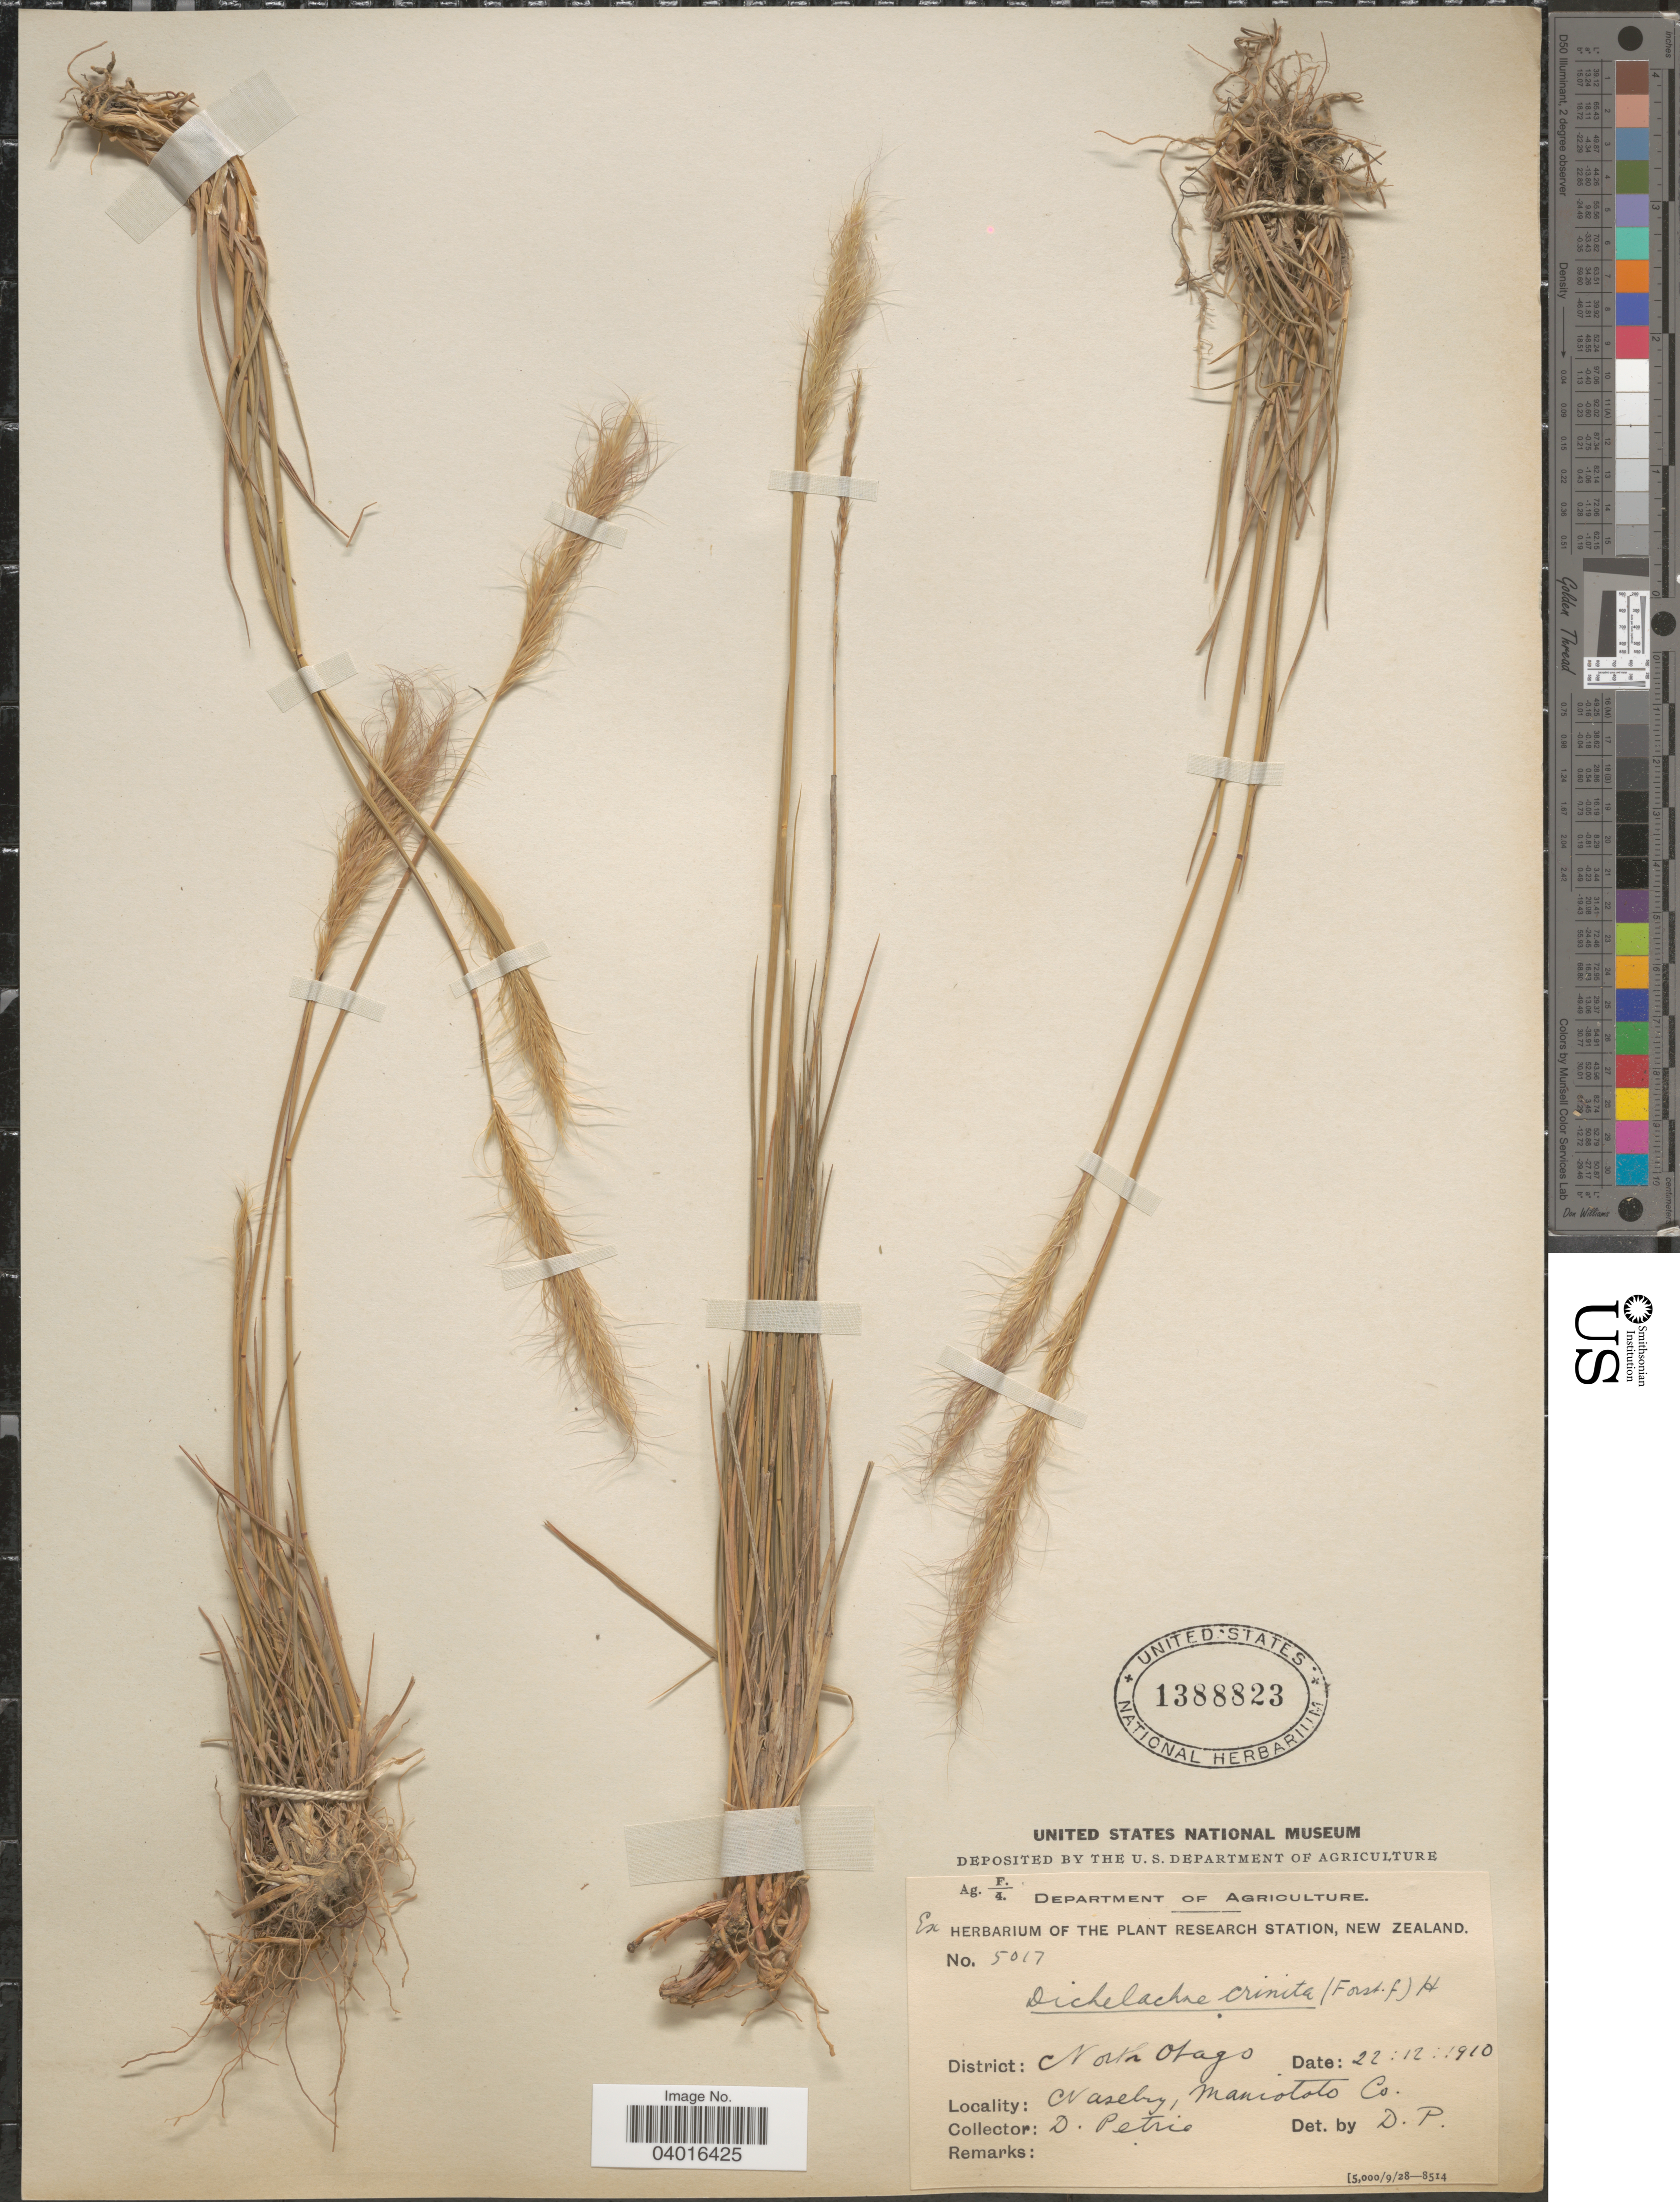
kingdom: Plantae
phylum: Tracheophyta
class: Liliopsida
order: Poales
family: Poaceae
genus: Pentapogon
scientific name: Pentapogon crinitus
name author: (L. f.) P.M. Peterson et al.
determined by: Wagner, W. L., (BOT), Smithsonian Institution - National Museum of Natural History (UNITED STATES)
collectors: D. Petrie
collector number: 5017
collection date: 1910-12-22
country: New Zealand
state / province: Otago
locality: District: North Otago. Naseby, Maniototo Co.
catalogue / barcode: US 1388823